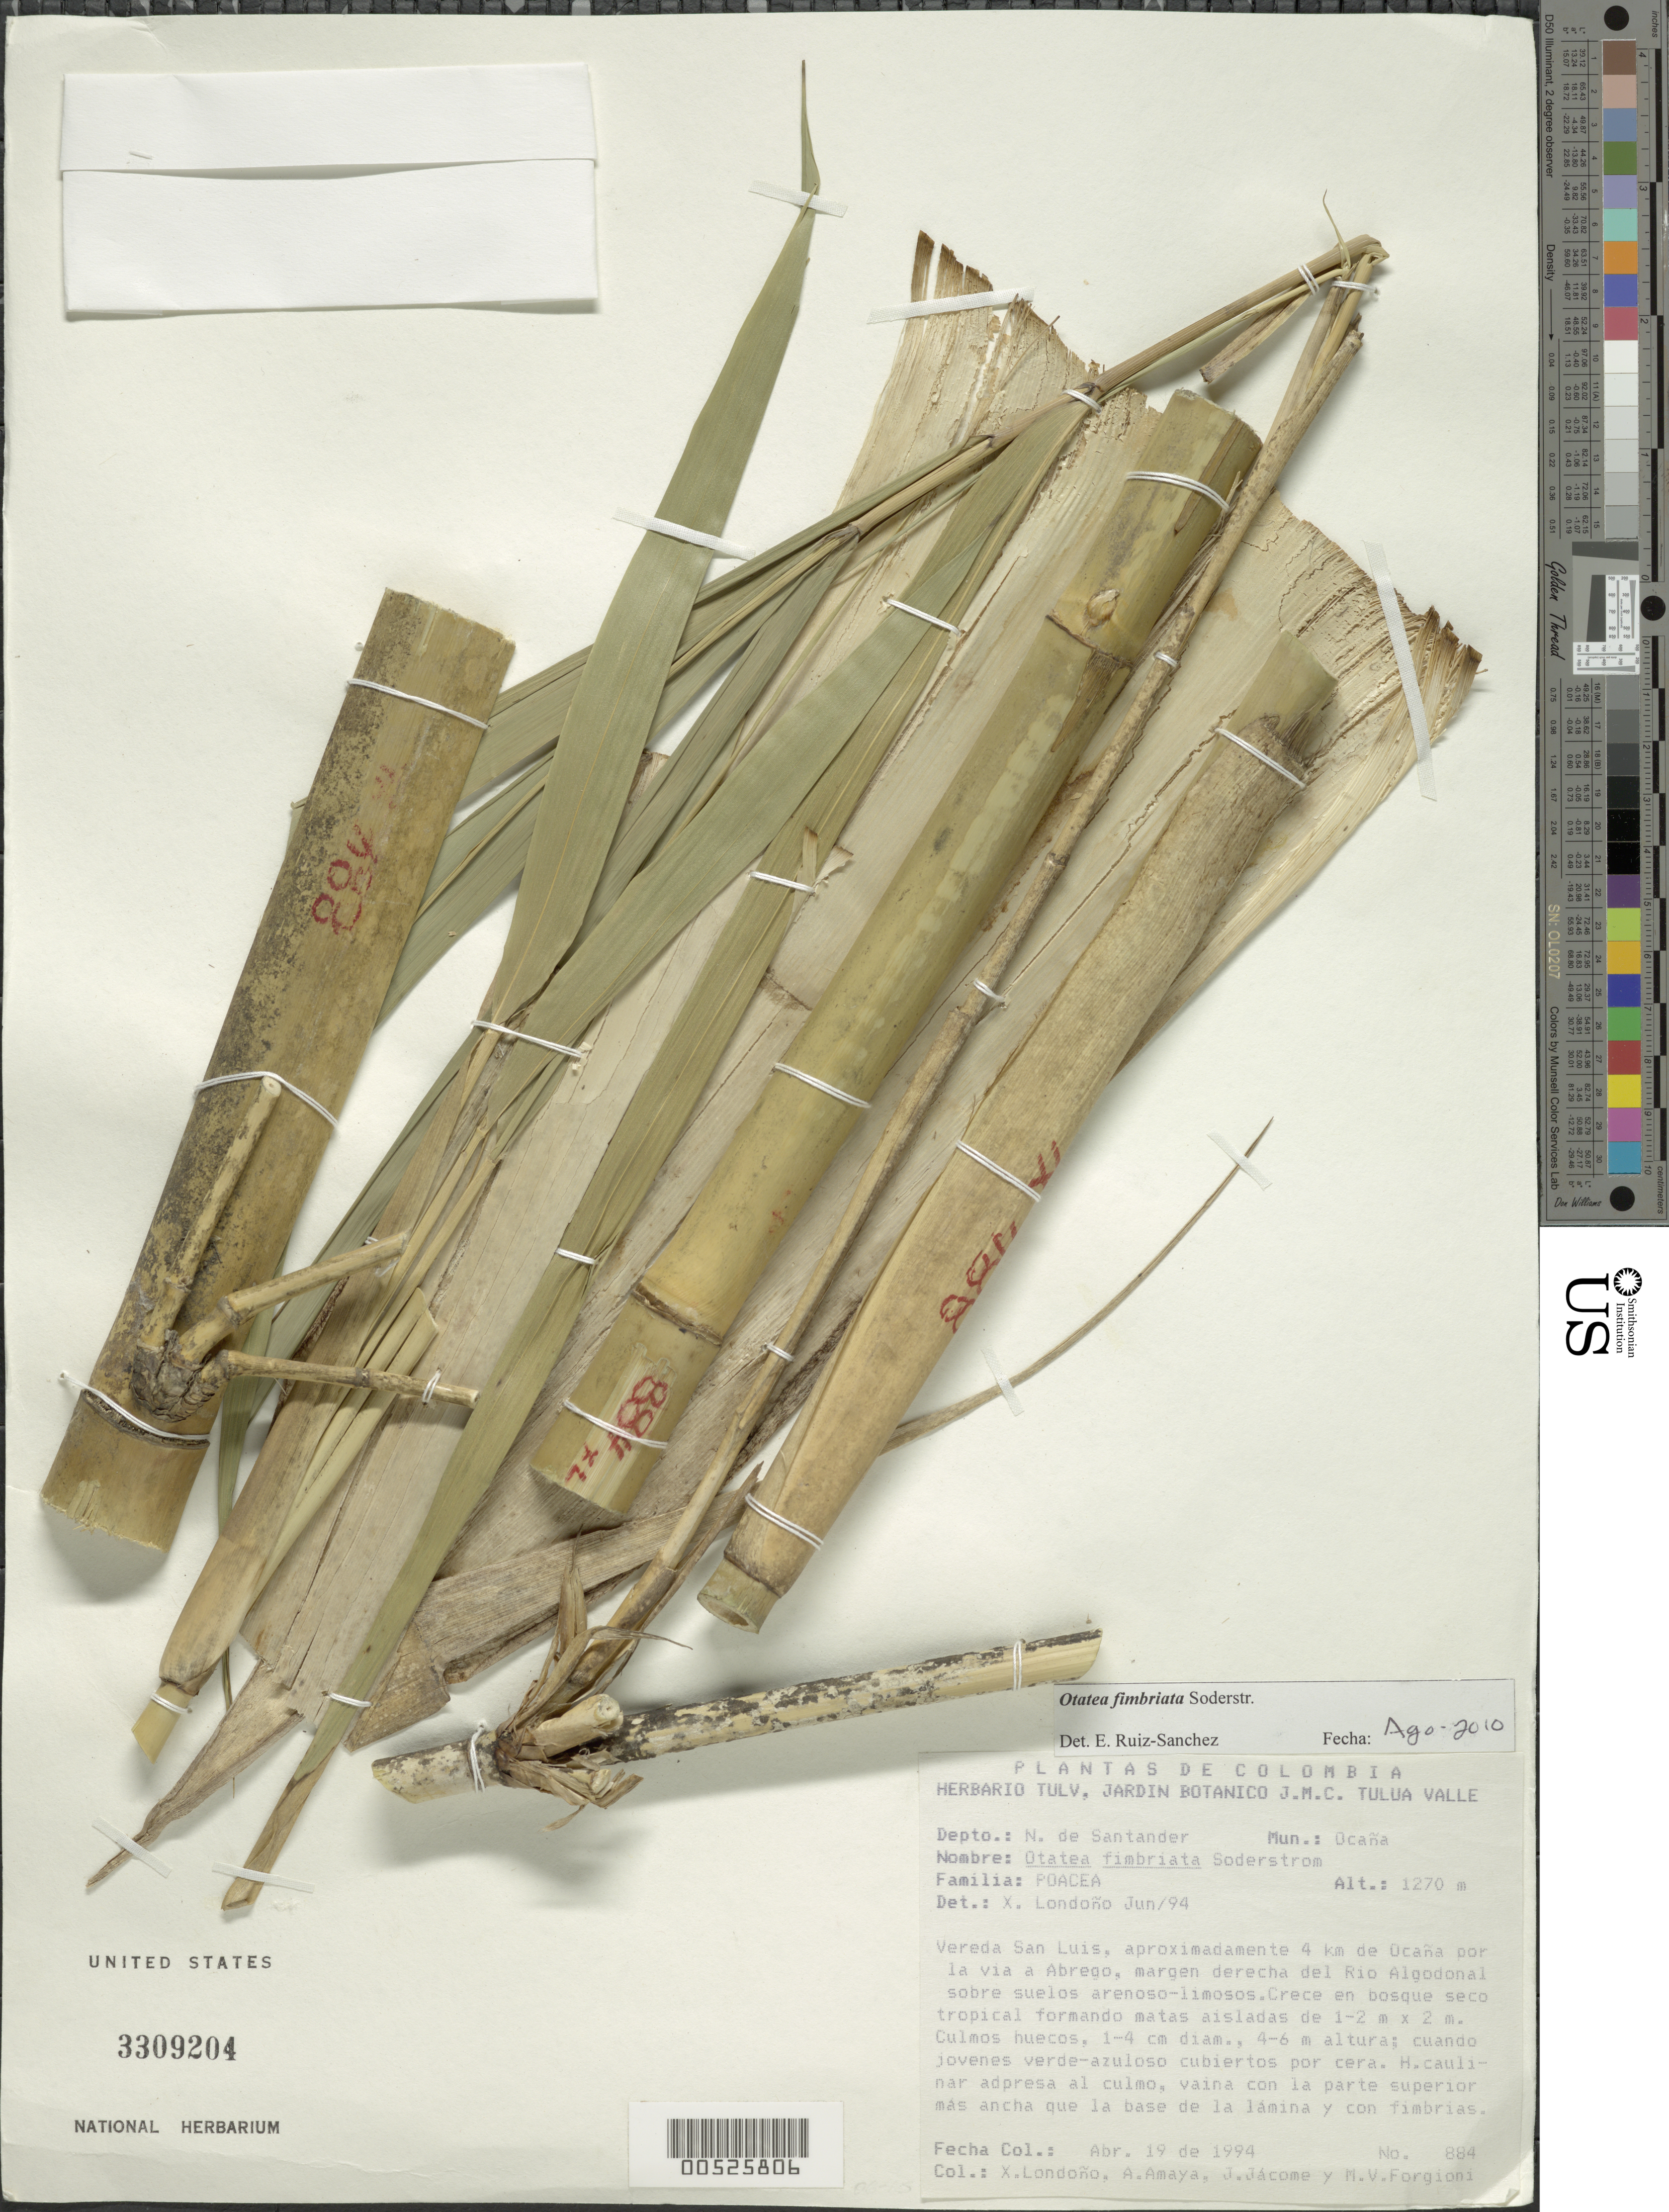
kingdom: Plantae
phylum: Tracheophyta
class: Liliopsida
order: Poales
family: Poaceae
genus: Otatea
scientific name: Otatea fimbriata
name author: Soderstr. in McVaugh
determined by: Londoño, X., (TULV), Jardin Botanico "Juan Maria Cespedes"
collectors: X. Londoño, A. Amaya, J. Jacome & M. Forgioni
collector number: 884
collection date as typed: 19 Apr 1994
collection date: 1994-04-19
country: Colombia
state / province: Norte de Santander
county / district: Ocaña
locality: Vereda San Luis, aprox 4 km de Ocana por la via a Abrego, Margen Derecha del Rio Algodonal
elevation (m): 1270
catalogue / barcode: US 3309204